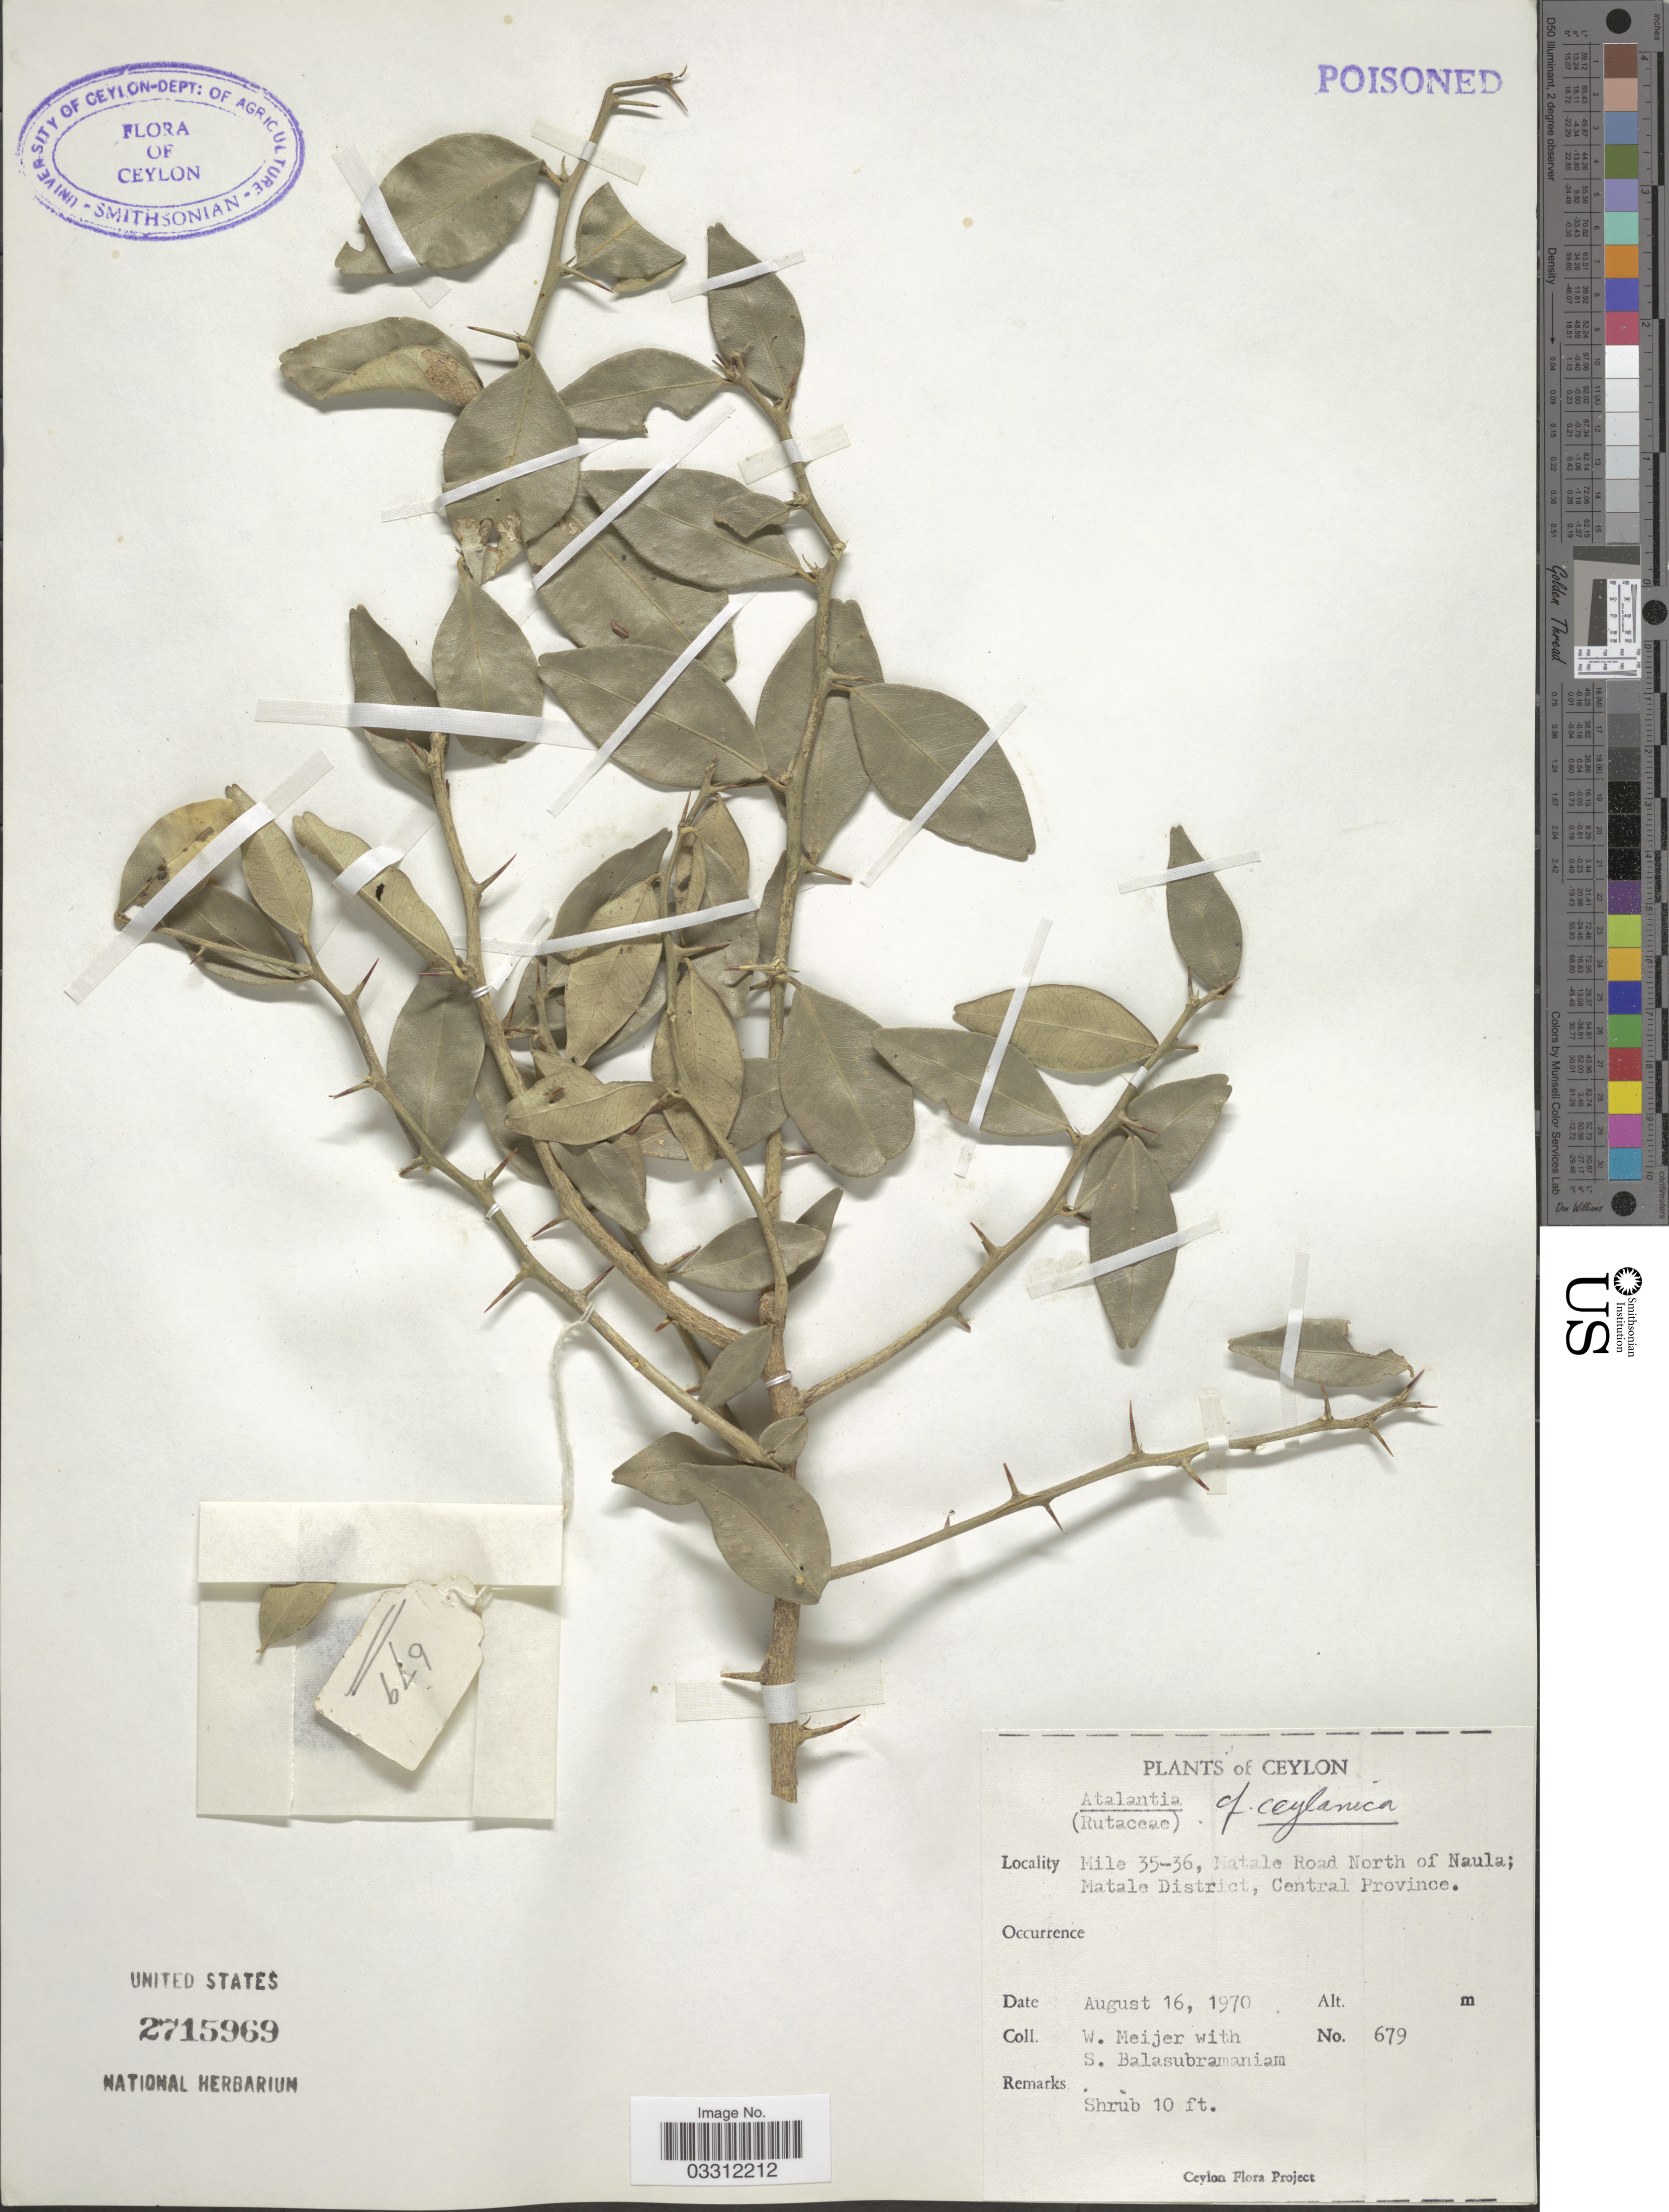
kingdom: Plantae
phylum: Tracheophyta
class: Magnoliopsida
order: Sapindales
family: Rutaceae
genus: Atalantia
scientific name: Atalantia ceylanica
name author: (Arn.) Oliv.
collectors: W. Meijer & S. Balasubramaniam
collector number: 679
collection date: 1970-08-16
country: Sri Lanka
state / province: Central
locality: Ceylon, Mile 35-36, Matale Road North of Naula; Matale District.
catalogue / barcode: US 2715969